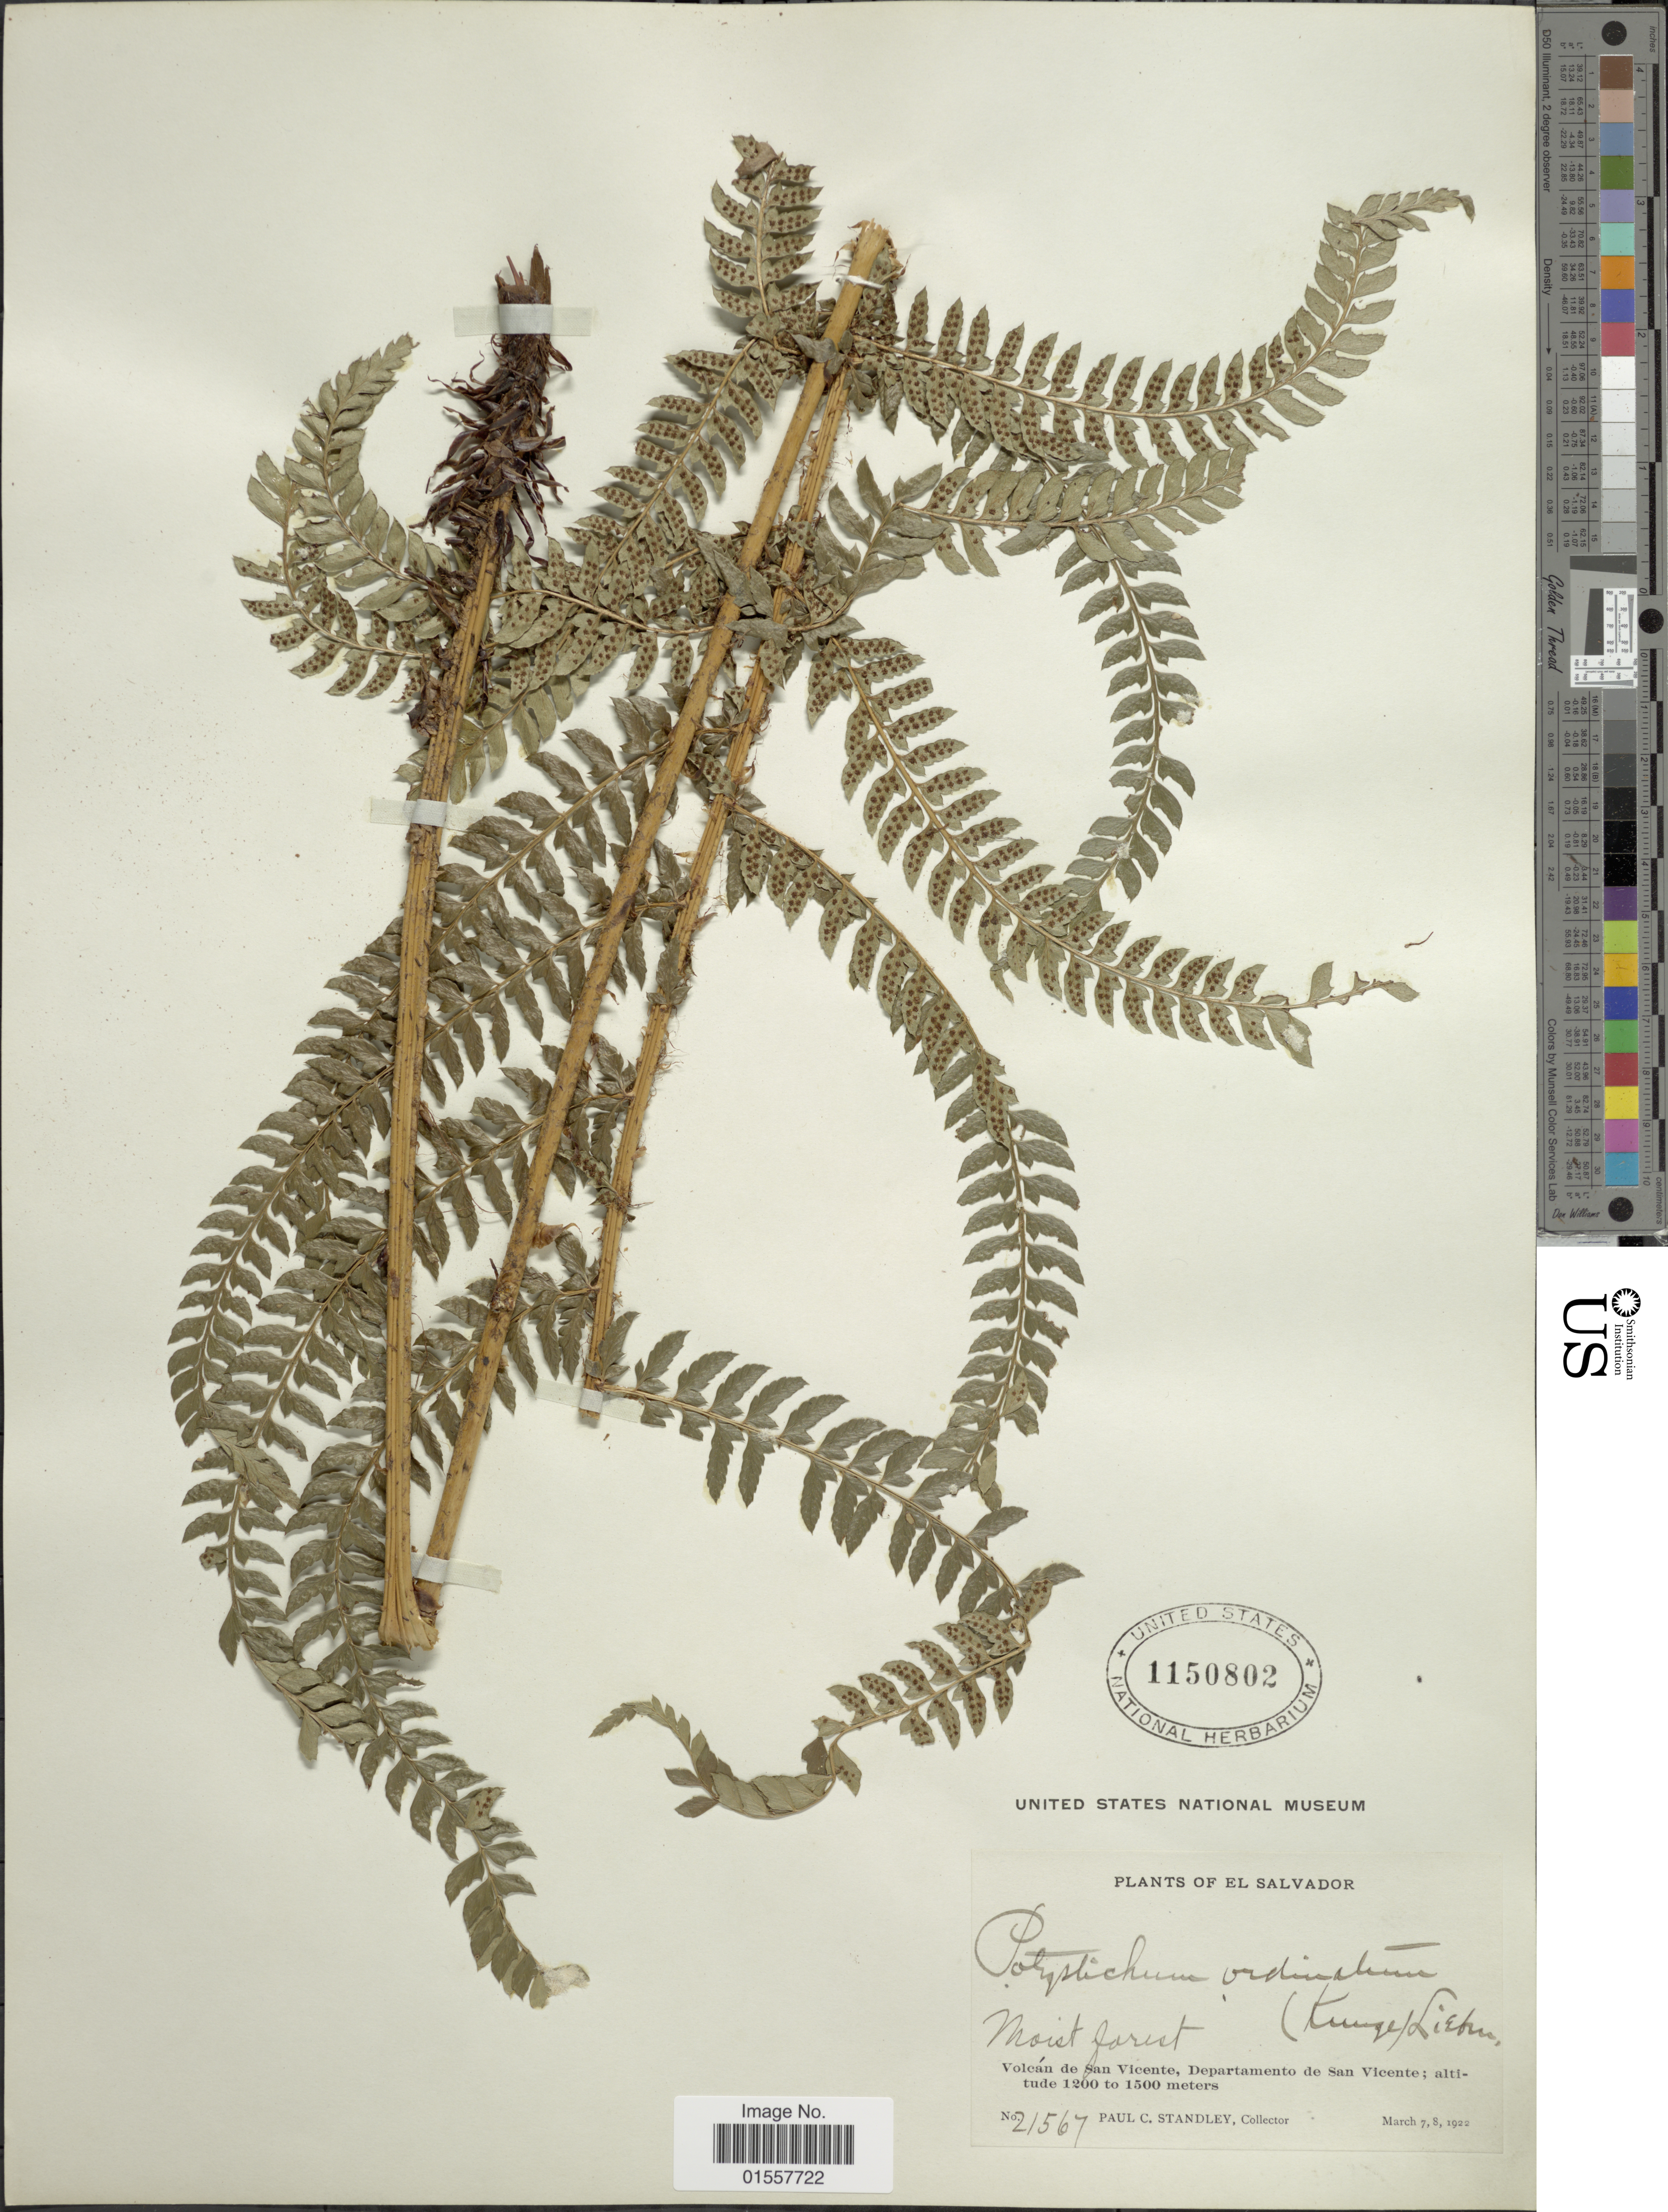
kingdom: Plantae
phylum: Tracheophyta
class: Polypodiopsida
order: Polypodiales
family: Dryopteridaceae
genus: Polystichum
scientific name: Polystichum ordinatum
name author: (Kunze) Liebm.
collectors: P. C. Standley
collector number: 21567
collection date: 1922-03-07/1922-03-08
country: El Salvador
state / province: San Vincente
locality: Volcan de San Vicente, Departamento de San Vicente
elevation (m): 1200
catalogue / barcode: US 1150802